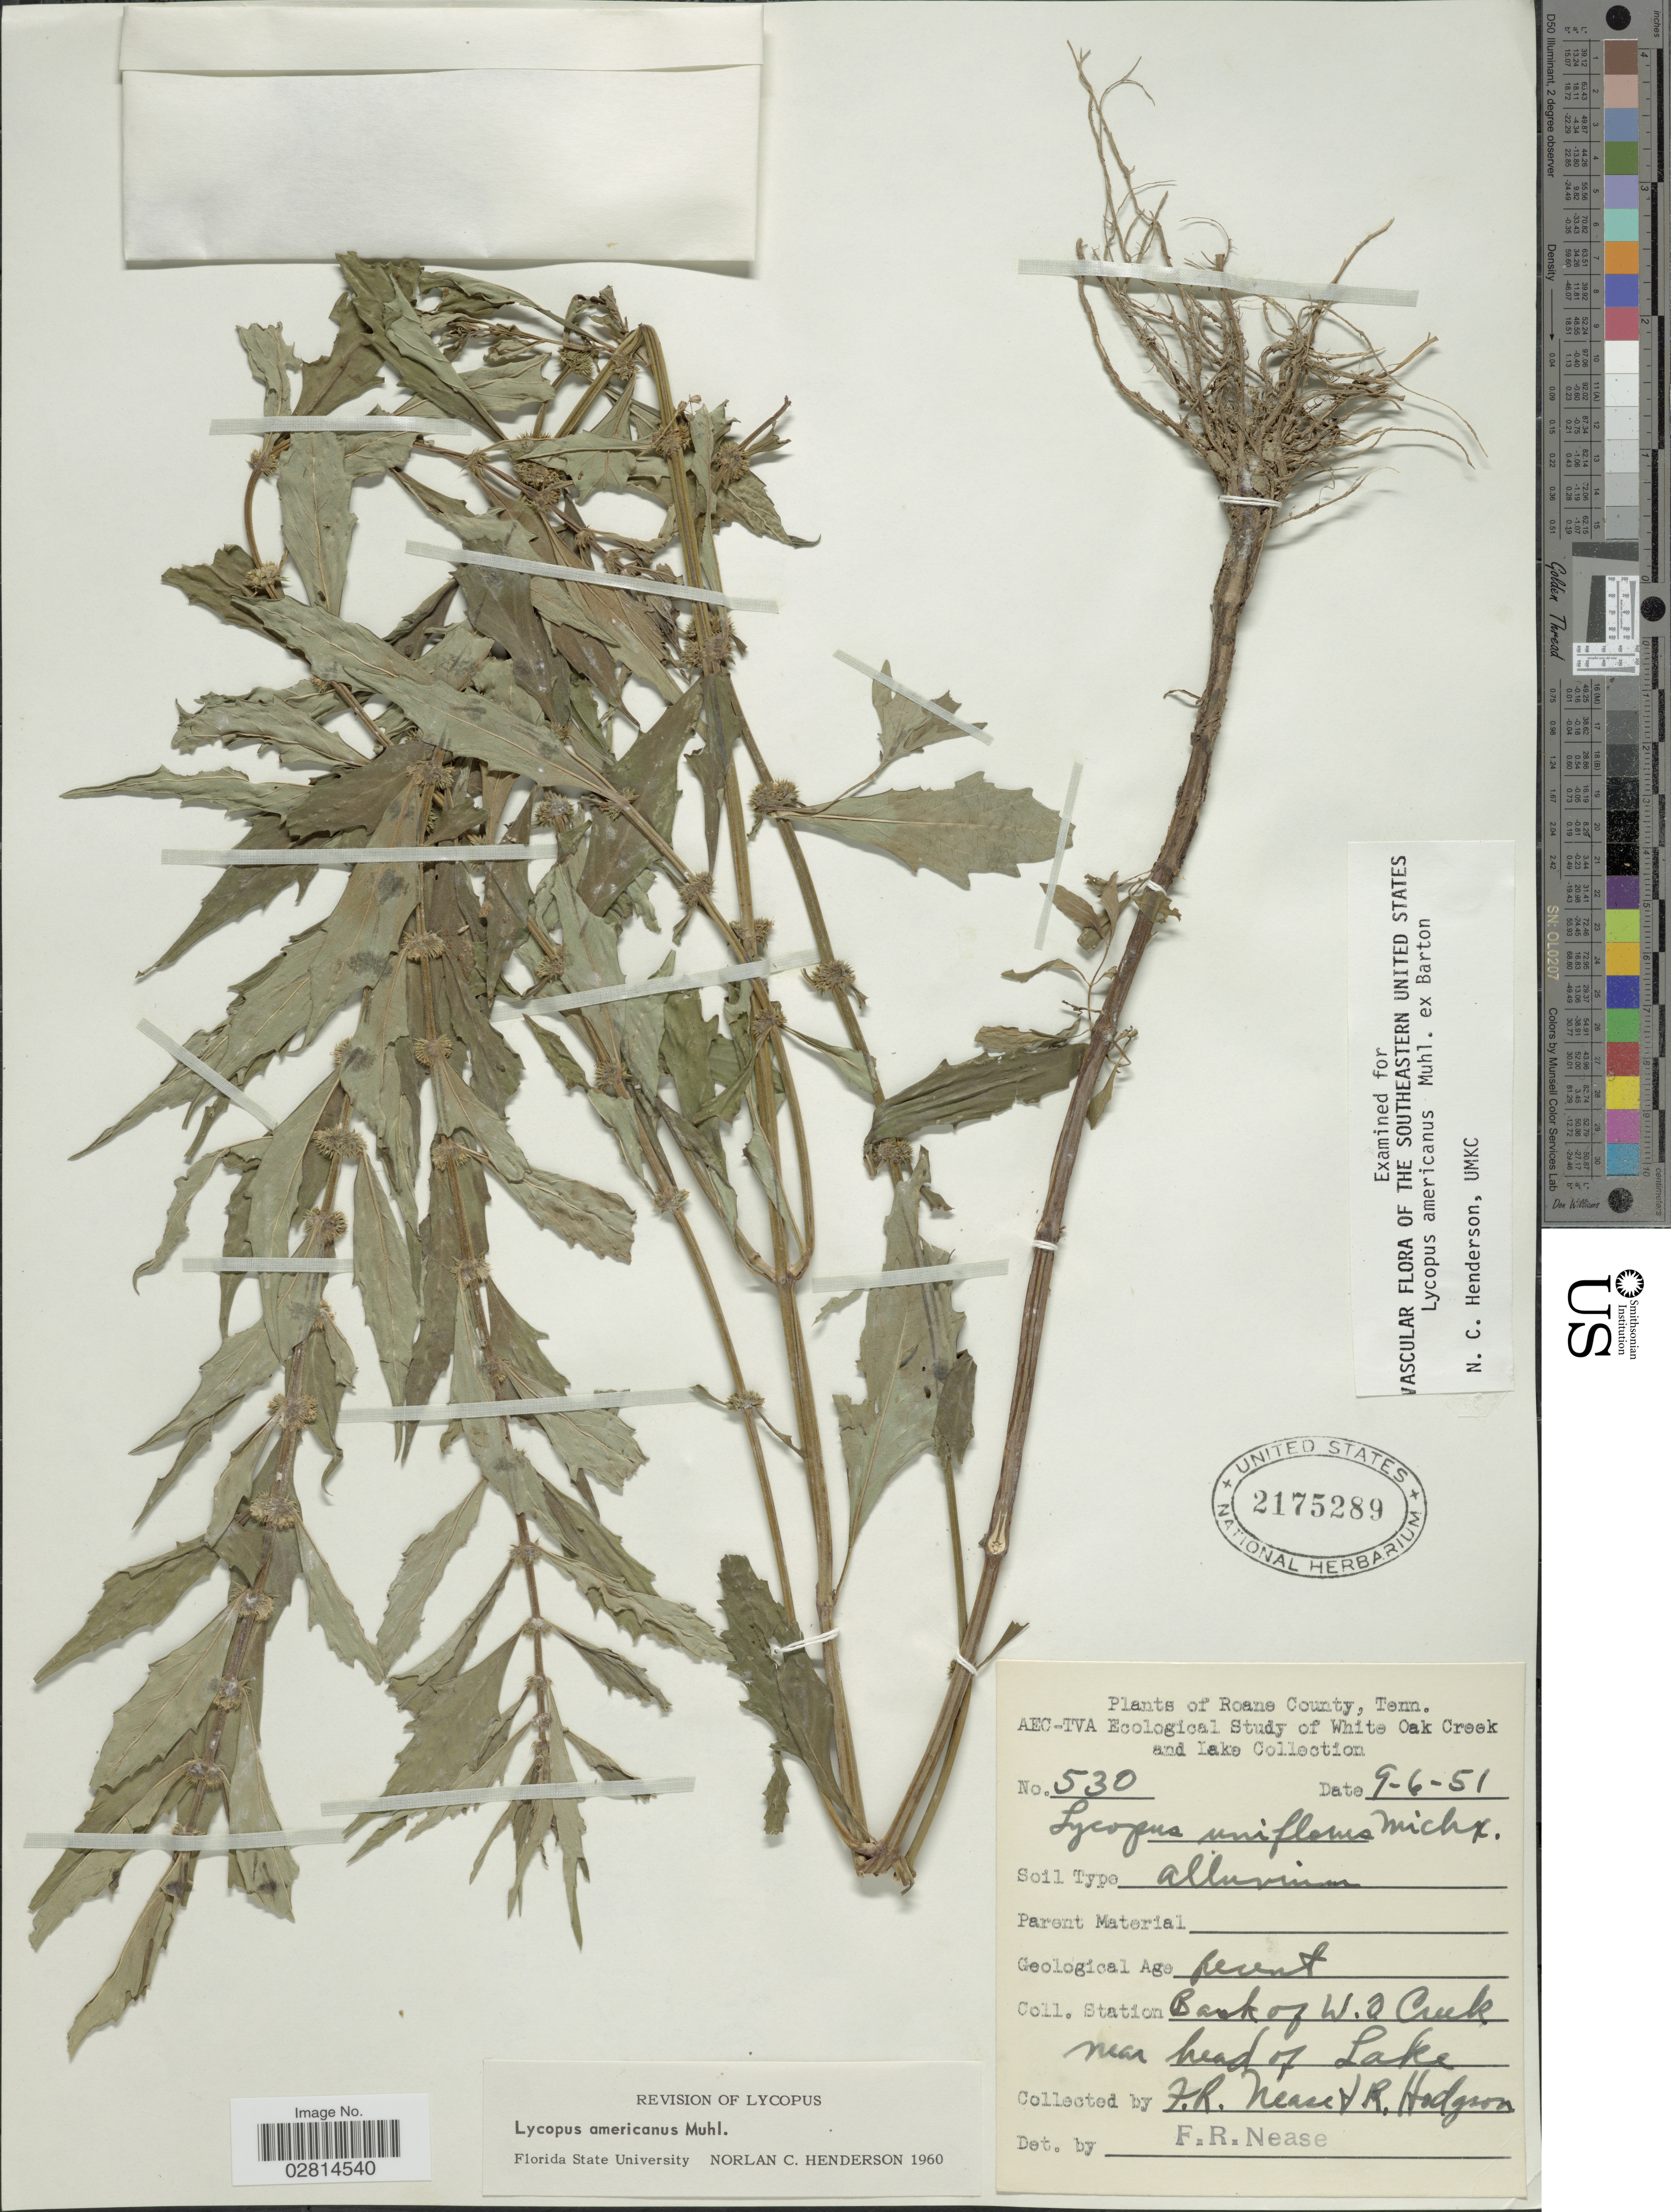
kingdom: Plantae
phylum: Tracheophyta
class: Magnoliopsida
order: Lamiales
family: Lamiaceae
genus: Lycopus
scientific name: Lycopus americanus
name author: Muhl. ex W.P.C. Barton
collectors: F. Nease & R. Hodgson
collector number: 530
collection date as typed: Transcribed d/m/y: 6/9/51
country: United States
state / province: Tennessee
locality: Roane County. Bank of W.O. Creek near head of Lake.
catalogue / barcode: US 2175289